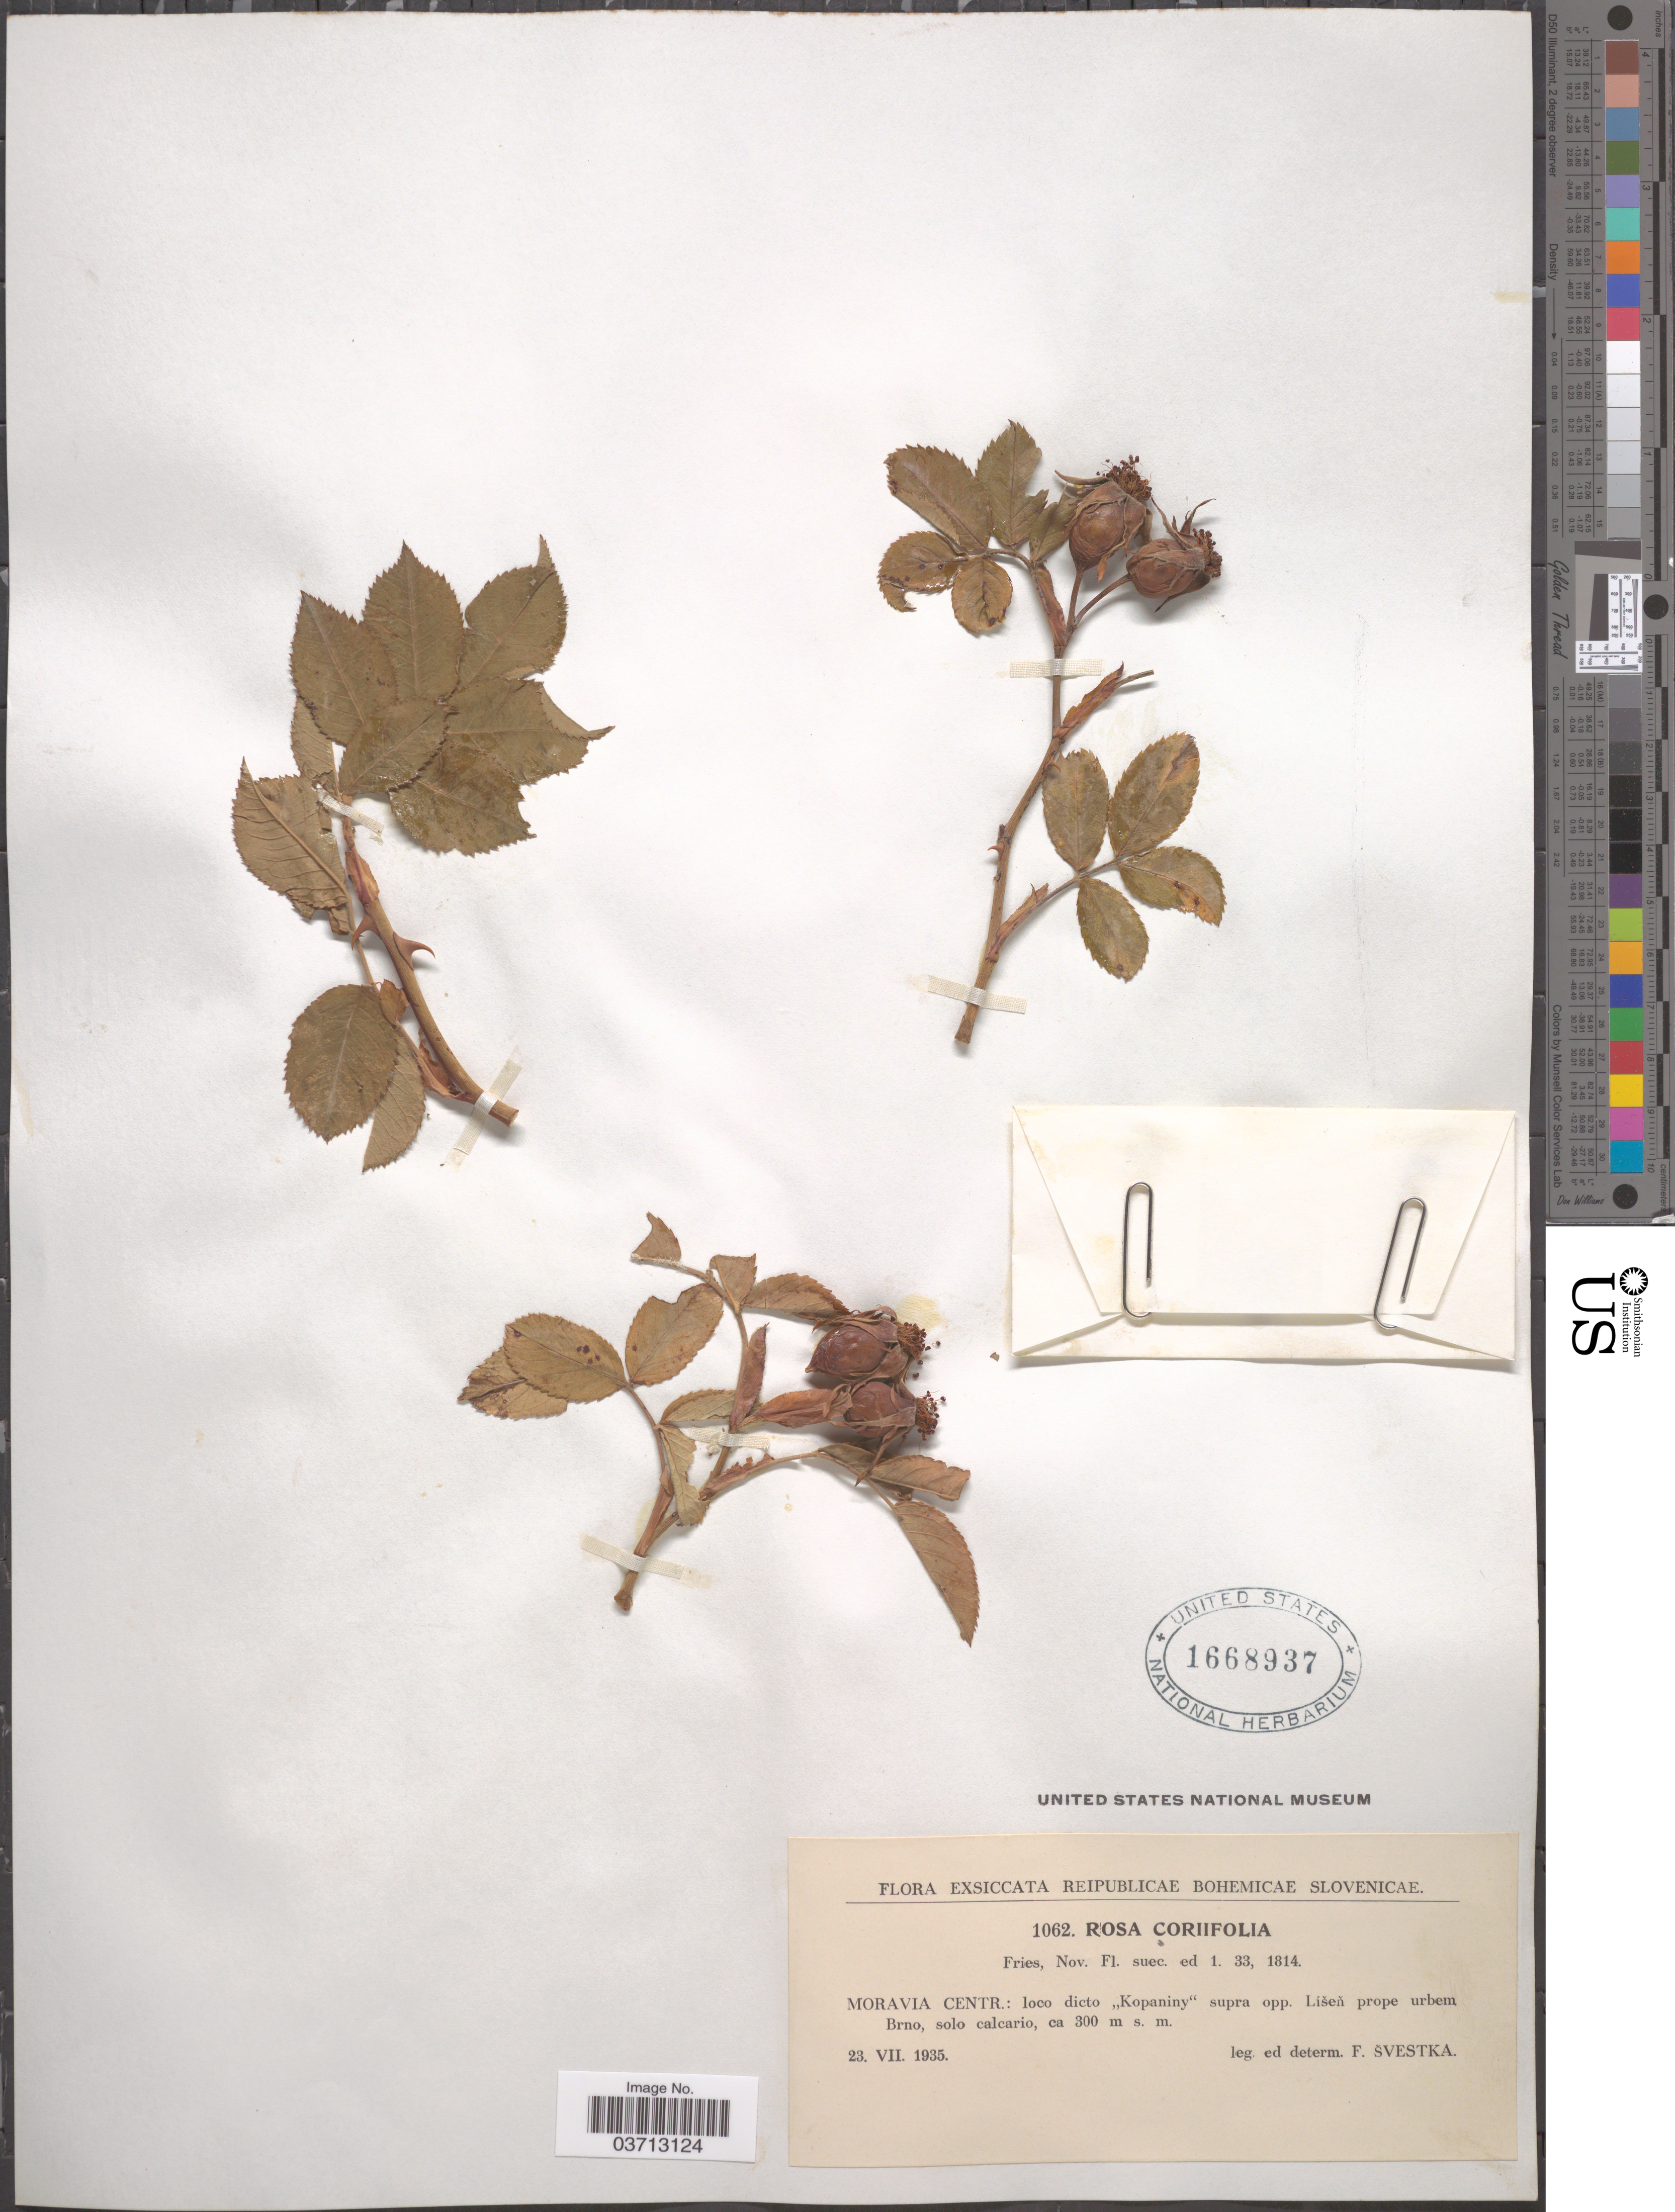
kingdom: Plantae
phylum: Tracheophyta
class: Magnoliopsida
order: Rosales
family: Rosaceae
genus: Rosa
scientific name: Rosa coriifolia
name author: Fr. a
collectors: F. Svestka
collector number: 1062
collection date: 1935-07-23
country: Czechia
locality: Reipublicae Bohemicae Slovenicae. Moravia Centr.: loco dicto "Kopaniny" supra opp. Líšeň prope urbem Brno.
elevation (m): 300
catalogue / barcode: US 1668937